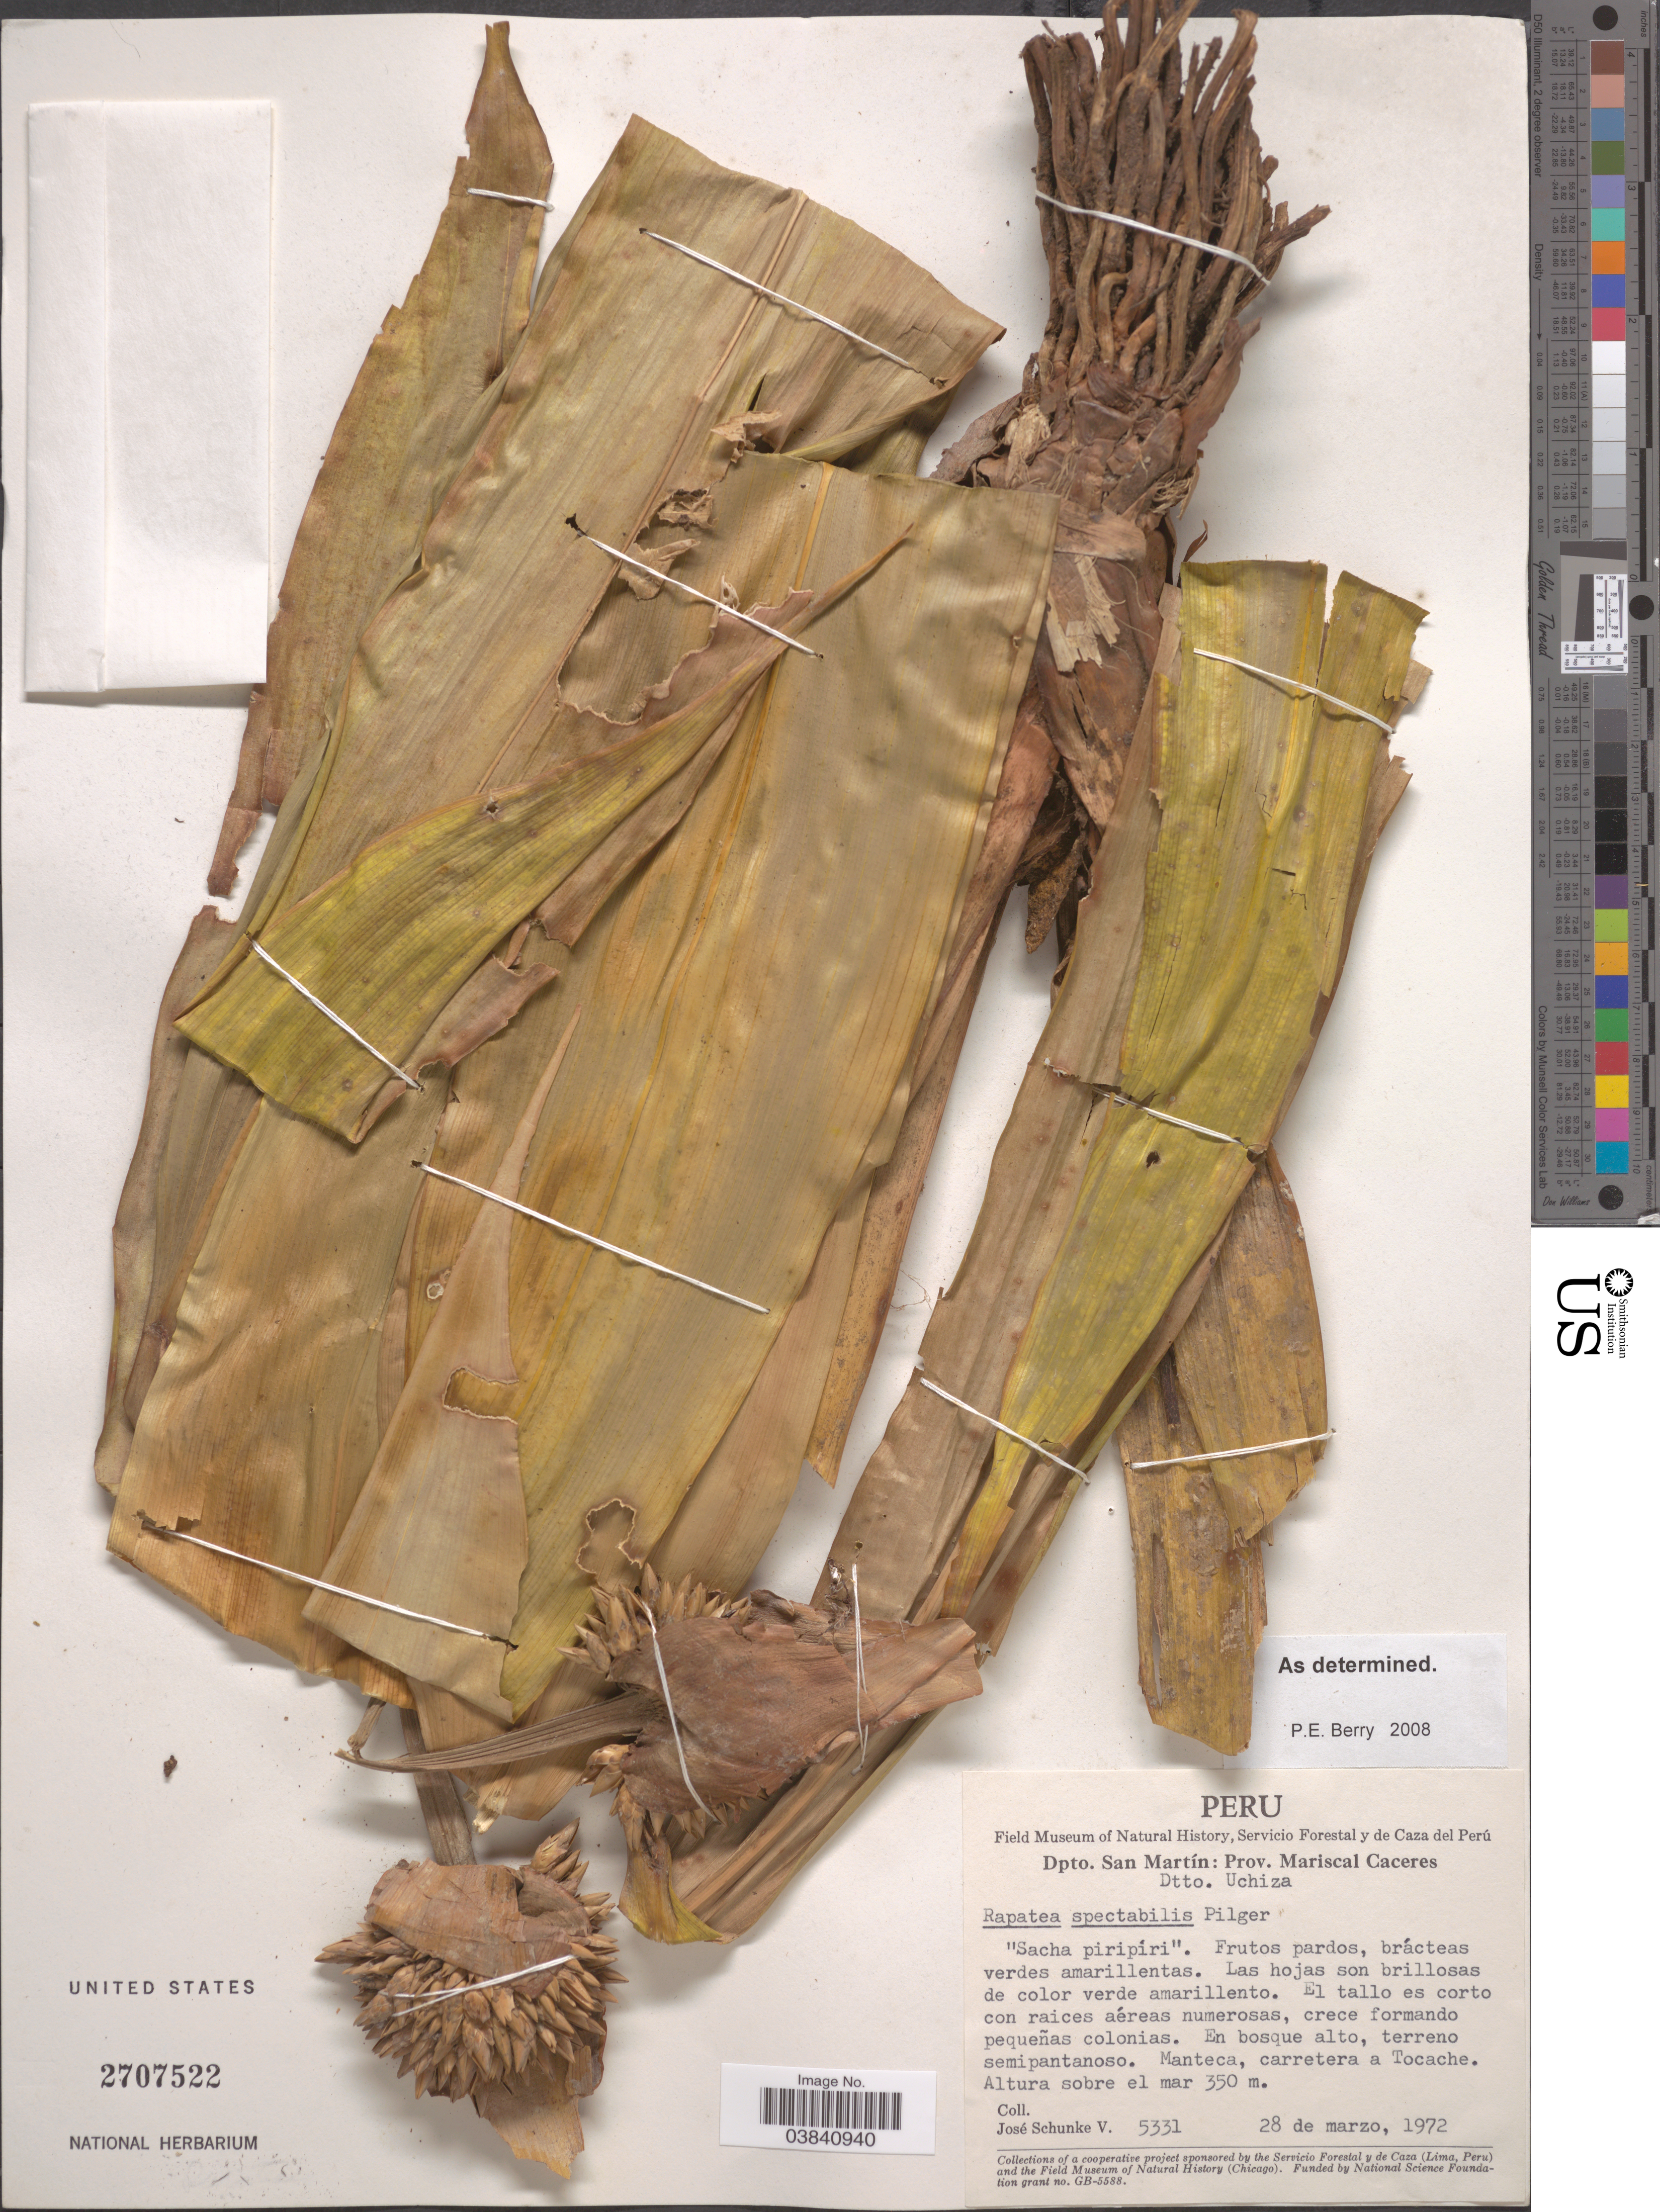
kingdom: Plantae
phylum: Tracheophyta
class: Liliopsida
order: Poales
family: Rapateaceae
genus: Rapatea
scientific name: Rapatea spectabilis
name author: Pilg.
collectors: J. Schunke Vigo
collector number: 5331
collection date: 1972-03-28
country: Peru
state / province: San Martín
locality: Dpto. San Martín: Prov. Mariscal Caceres. Dtto. Uchiza. Manteca, carretera a Tocache.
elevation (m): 350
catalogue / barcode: US 2707522